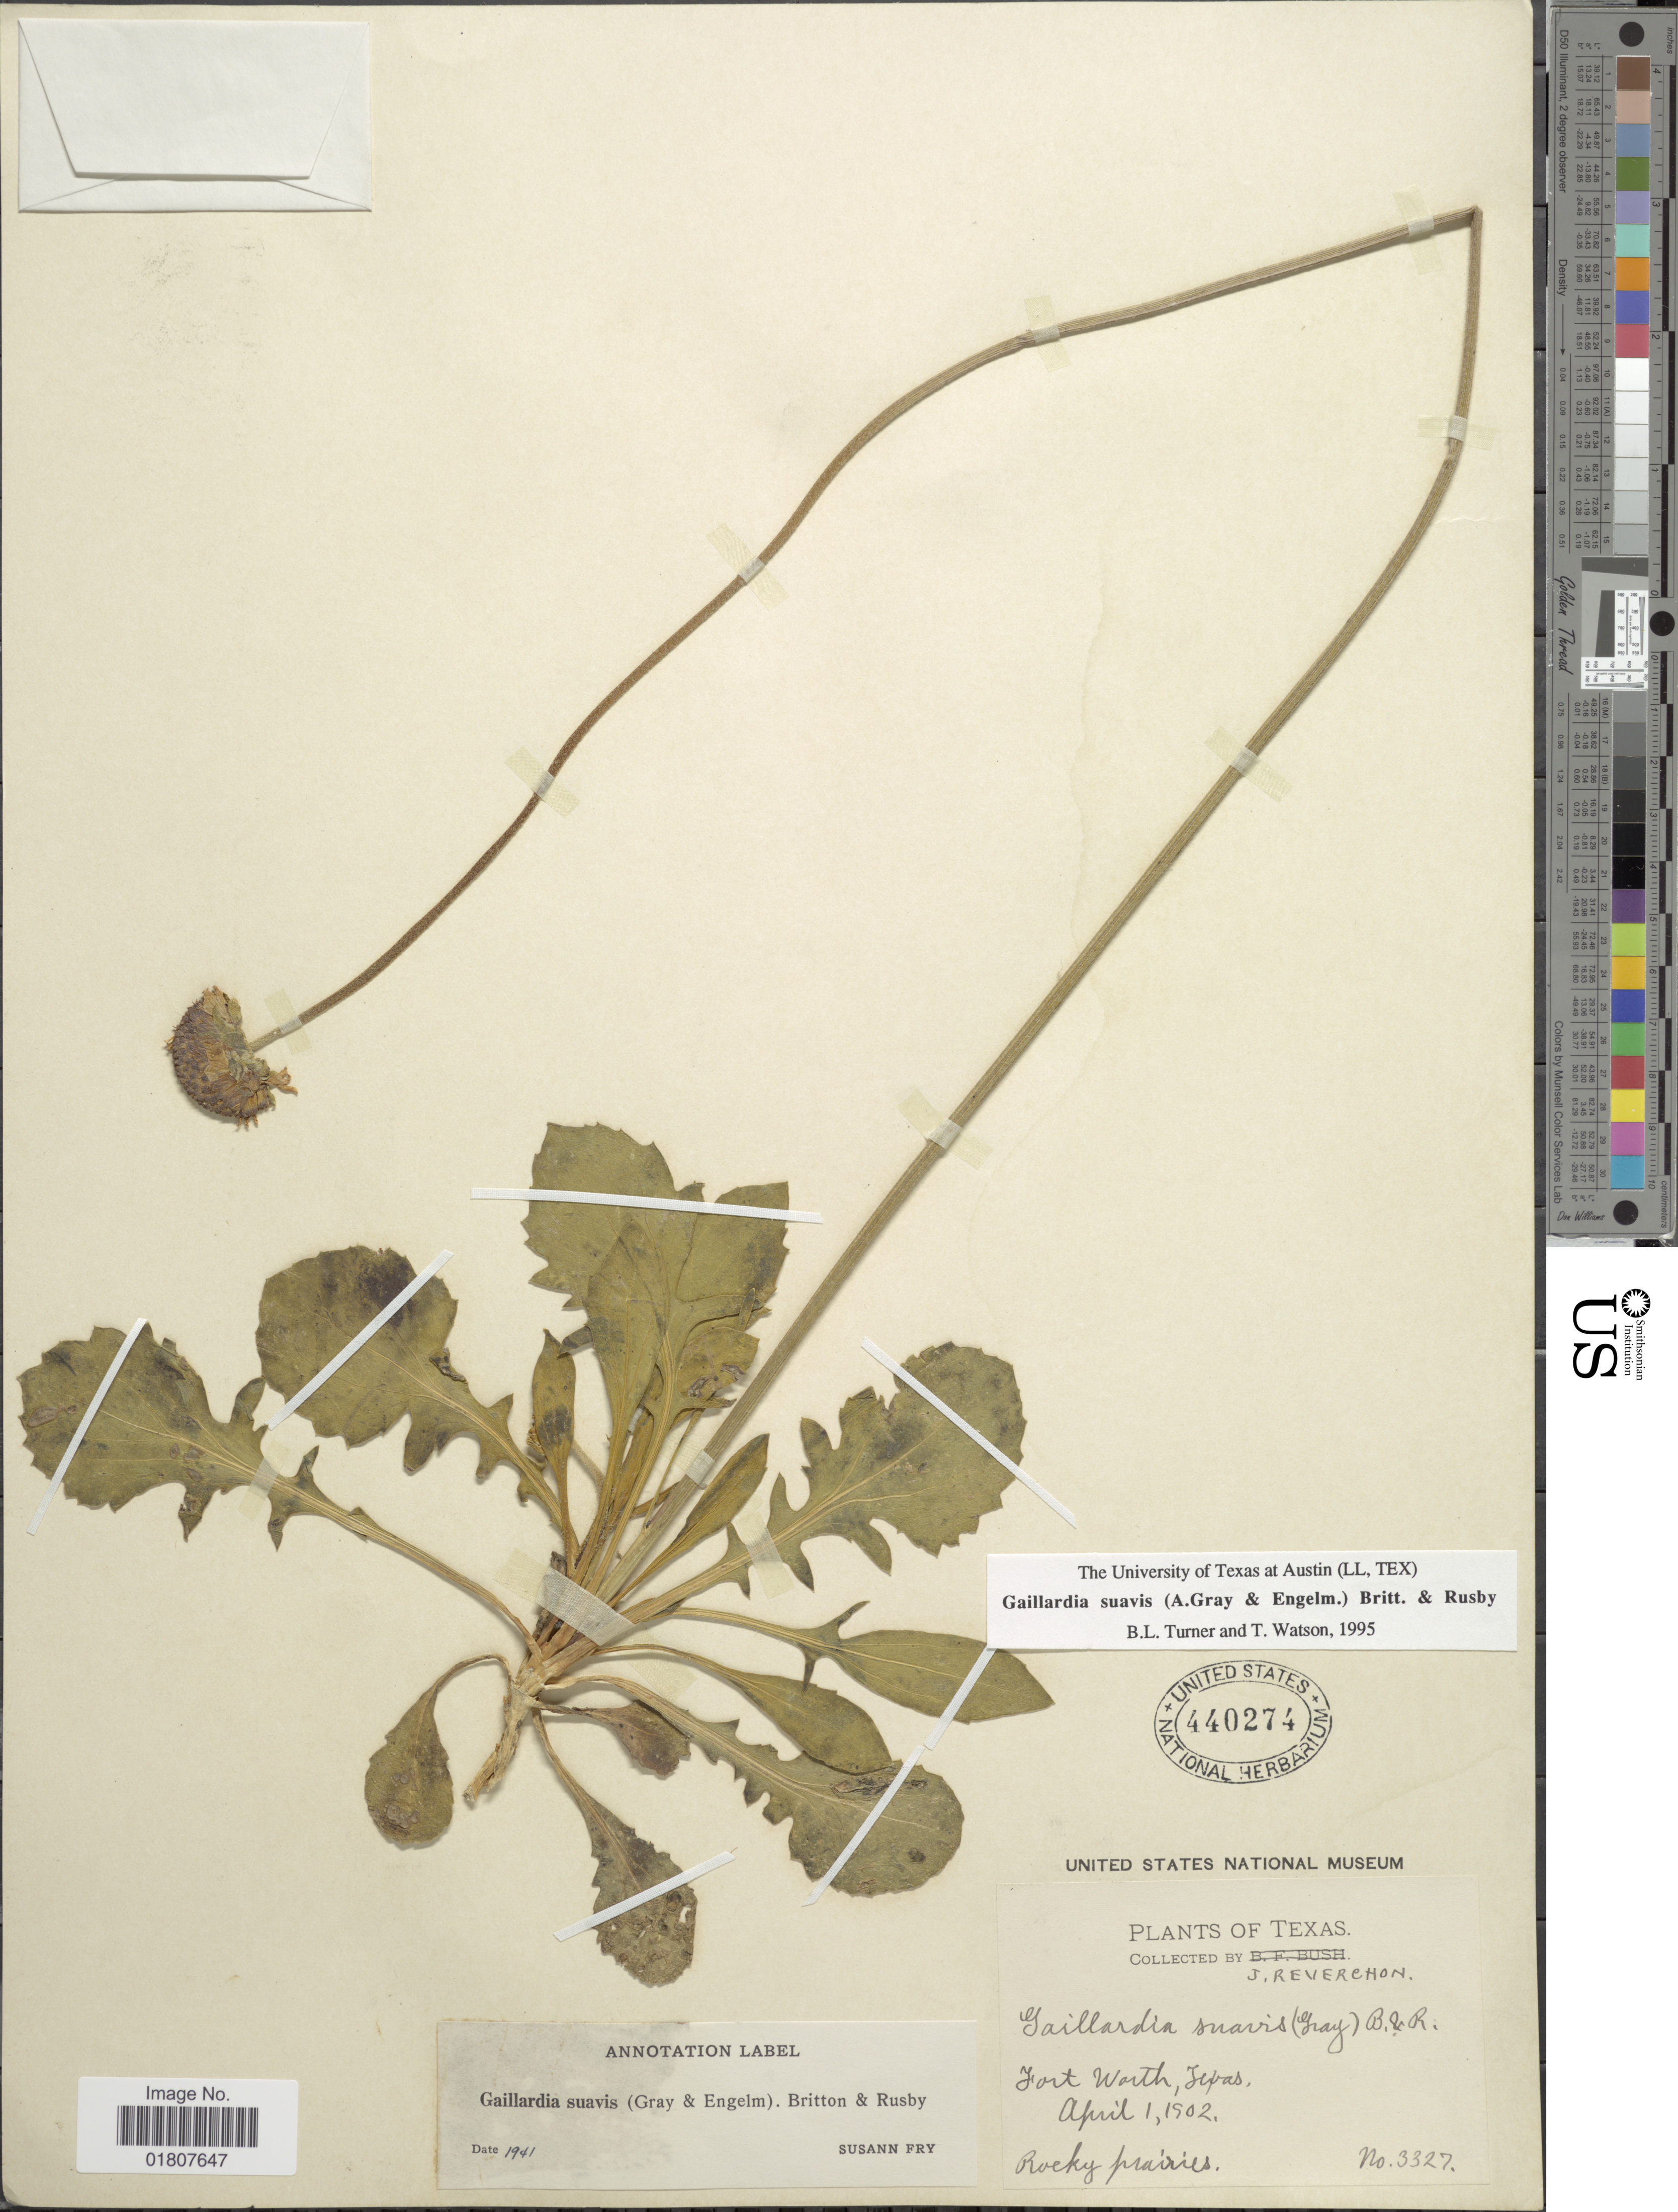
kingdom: Plantae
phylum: Tracheophyta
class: Magnoliopsida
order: Asterales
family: Asteraceae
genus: Gaillardia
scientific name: Gaillardia suavis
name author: (A. Gray & Engelm.) Britton & Rusby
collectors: J. Reverchon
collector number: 3327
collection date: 1902-04-01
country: United States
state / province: Texas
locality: Fort Worth, Texas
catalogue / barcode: US 440274